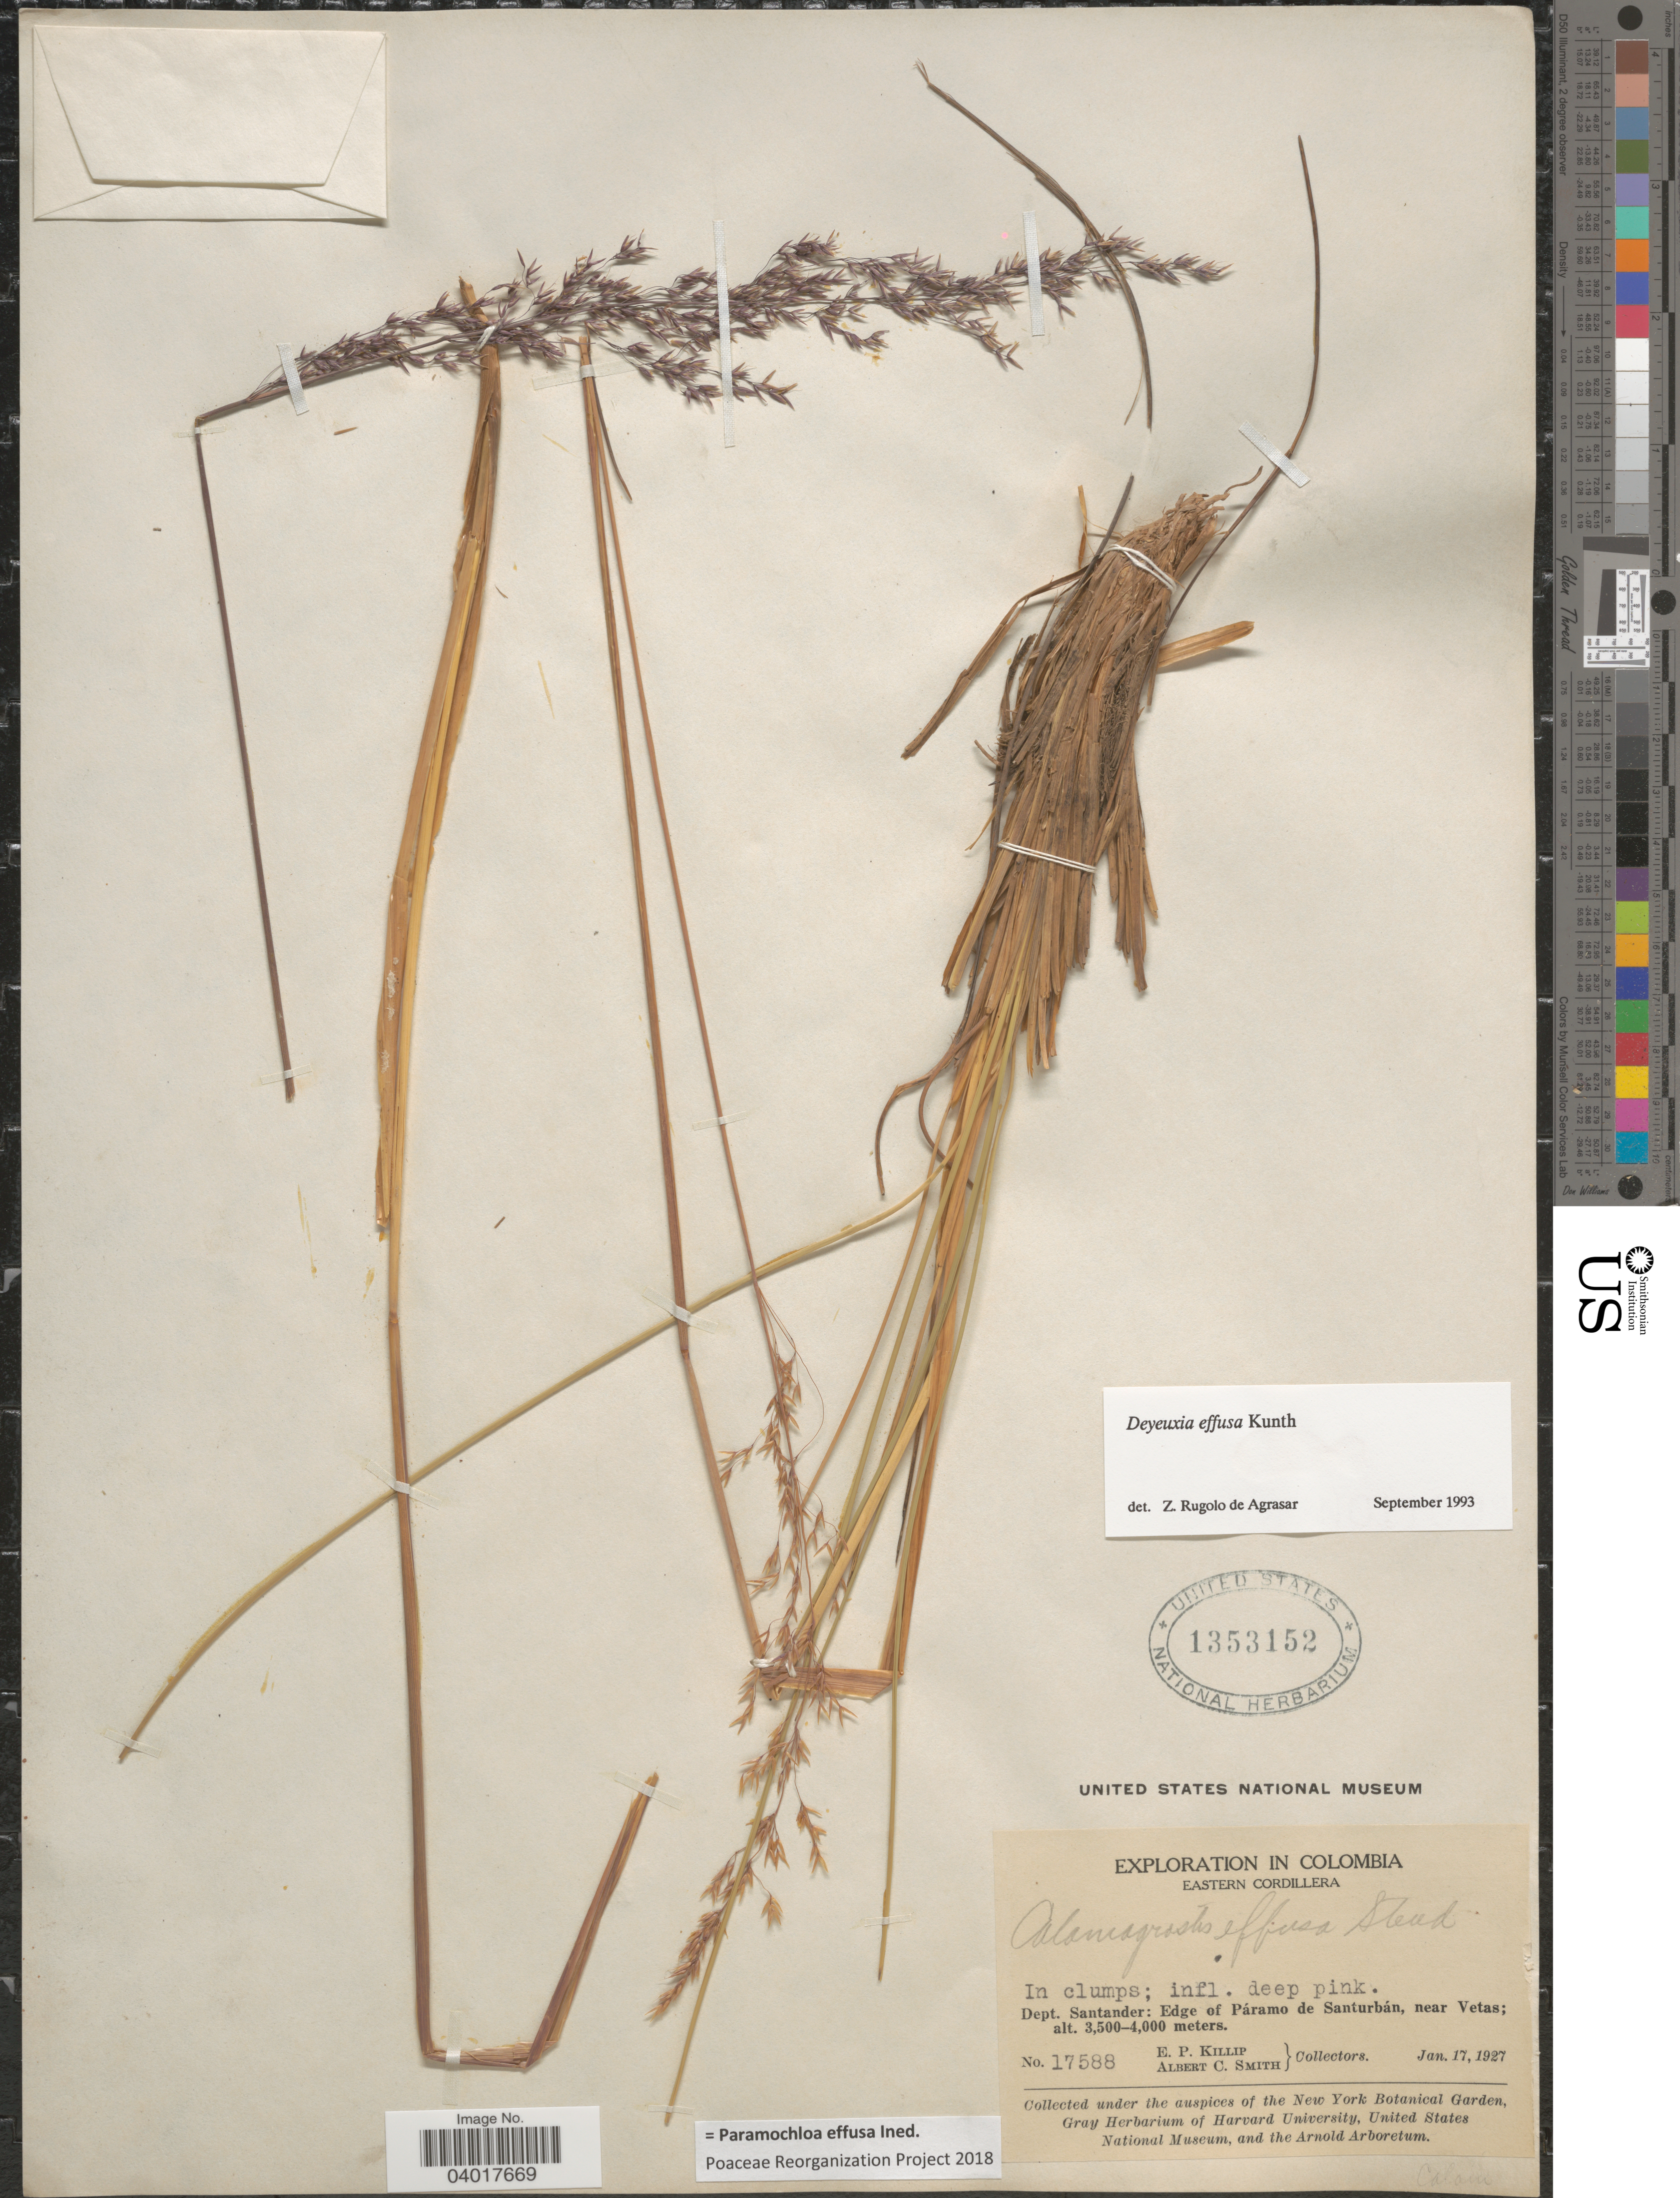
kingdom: Plantae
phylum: Tracheophyta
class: Liliopsida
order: Poales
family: Poaceae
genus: Paramochloa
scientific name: Paramochloa effusa ined.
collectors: E. P. Killip & A. C. Smith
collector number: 17588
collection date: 1927-01-17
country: Colombia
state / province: Santander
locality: Eastern Cordillera. Dept. Santander: Edge of Páramo de Santurbán, near Vetas.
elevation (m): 3500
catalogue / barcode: US 1353152